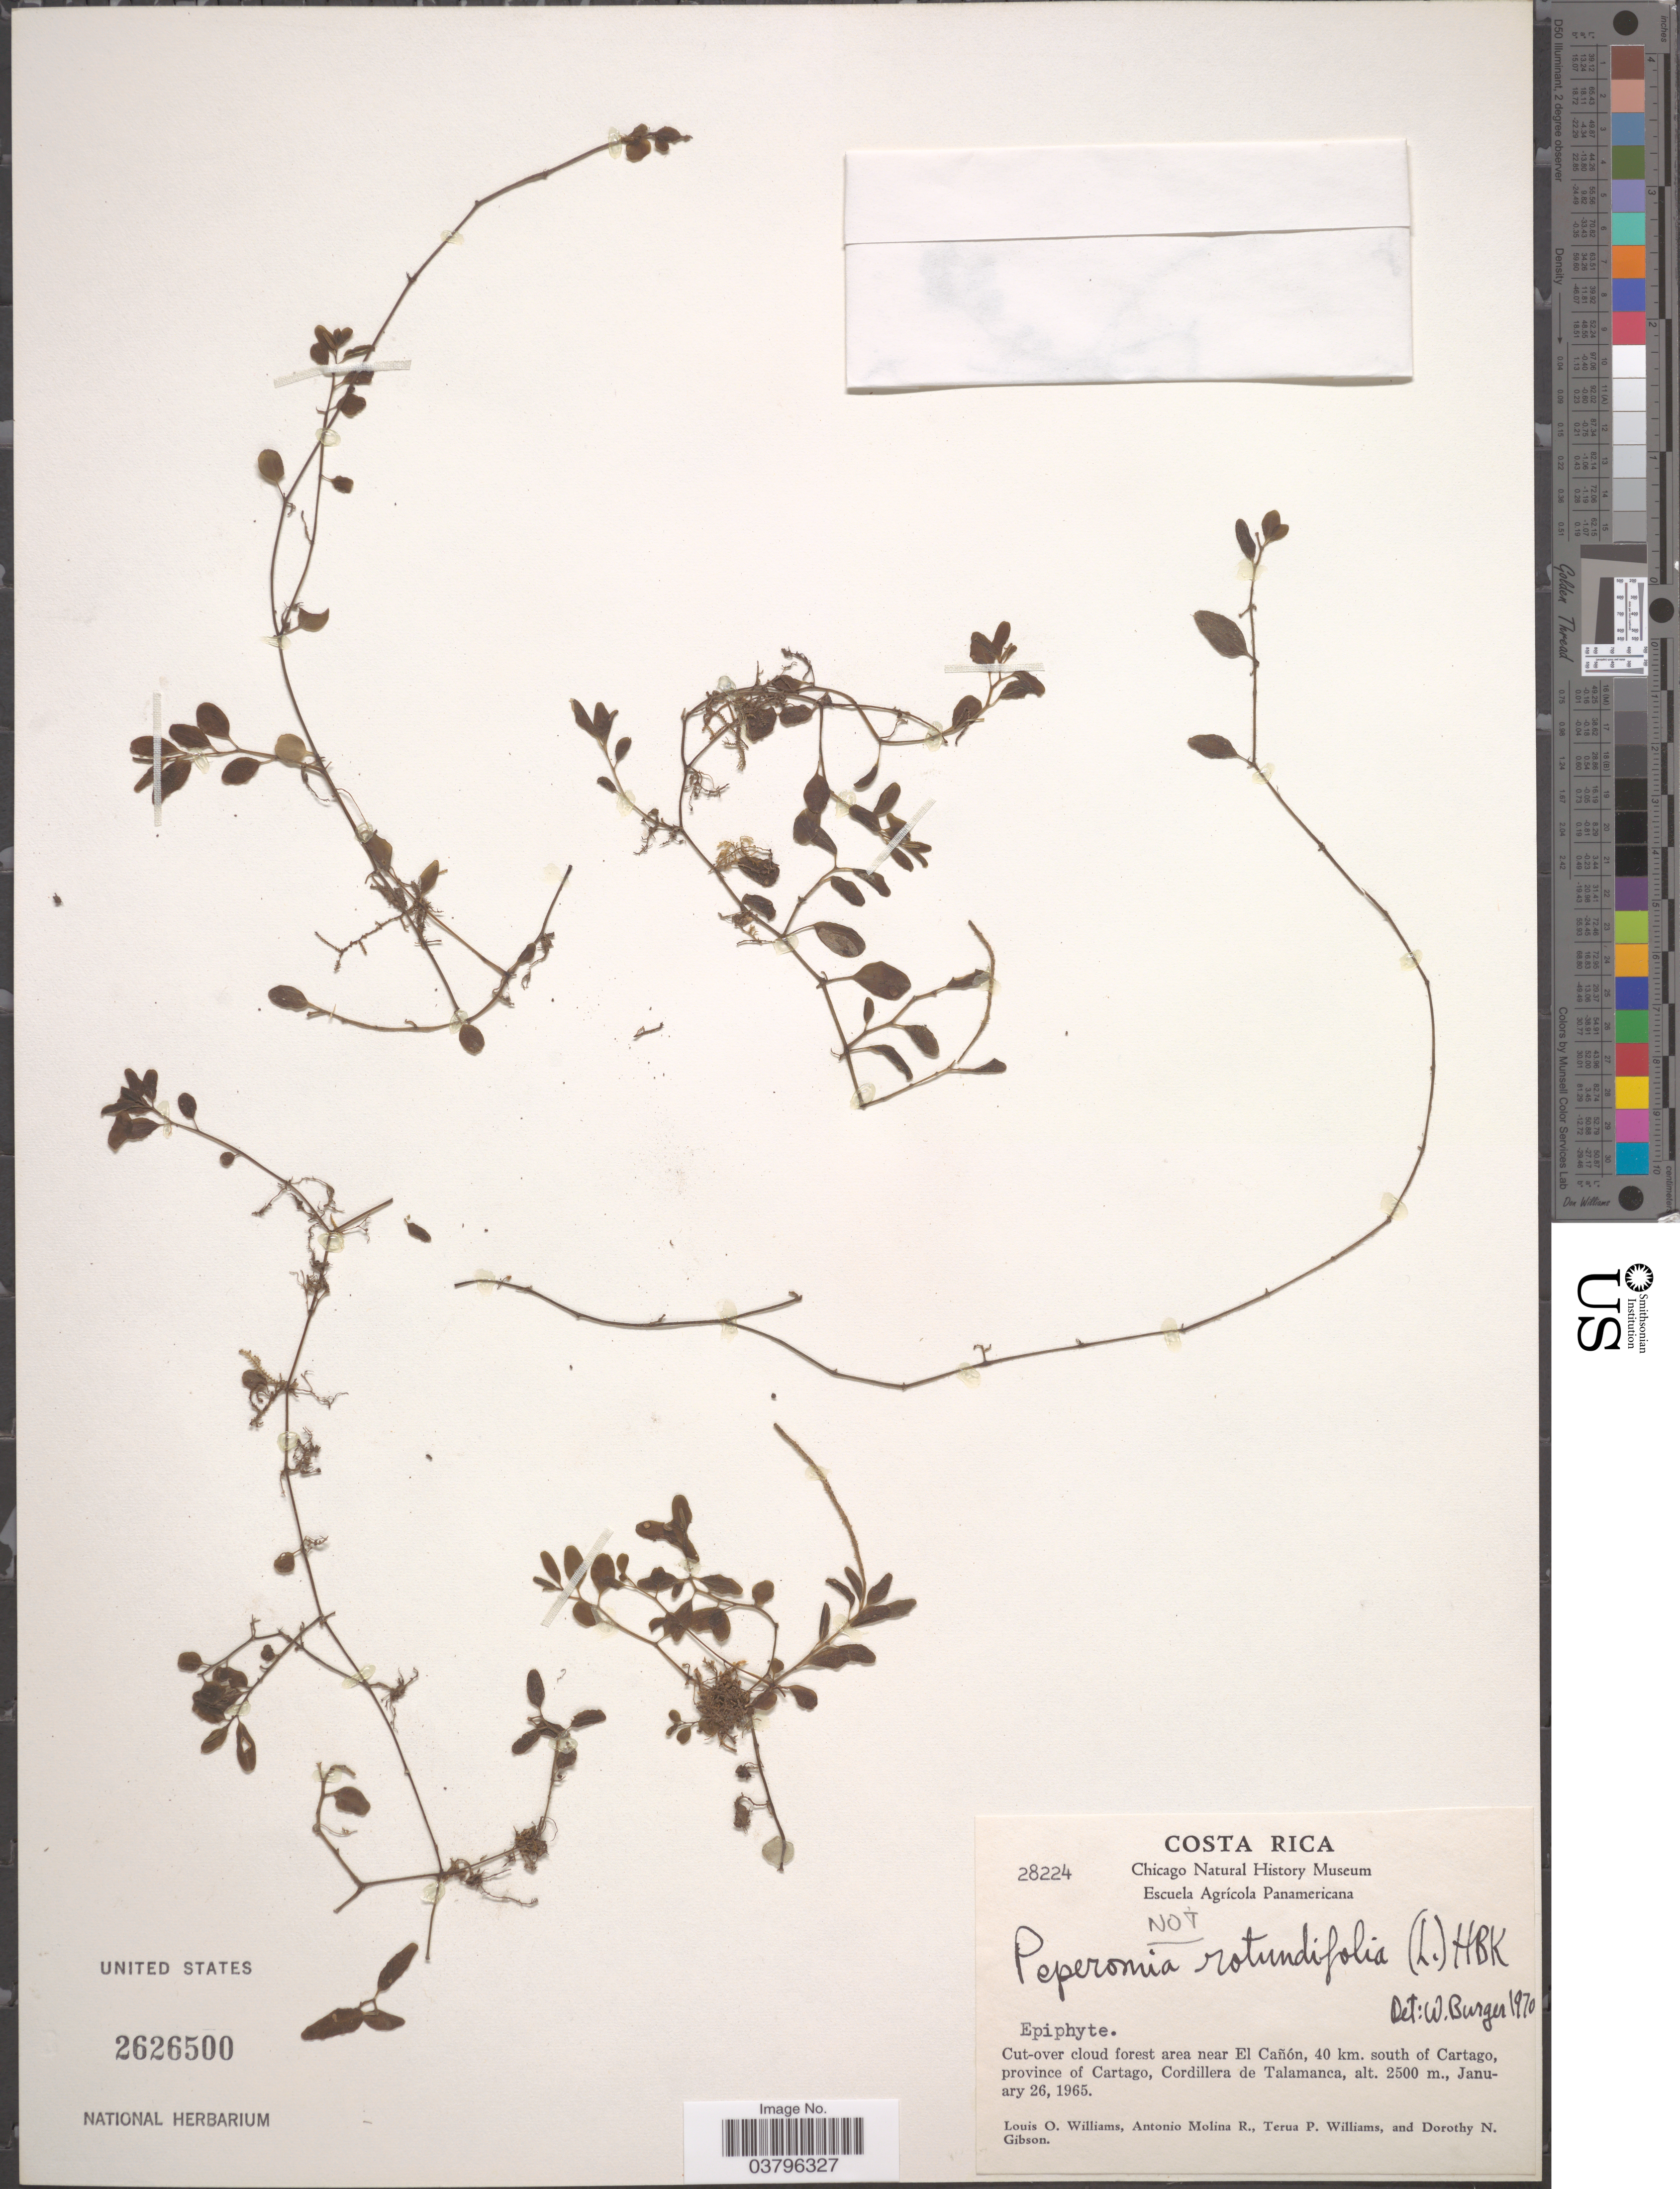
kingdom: Plantae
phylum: Tracheophyta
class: Magnoliopsida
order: Piperales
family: Piperaceae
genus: Peperomia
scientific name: Peperomia tonduzii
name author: C. DC.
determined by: Jiménez, José Estaban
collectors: L. O. Williams, A. Molina R., T. Williams & D. N. Gibson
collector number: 28224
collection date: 1965-01-26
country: Costa Rica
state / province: Cartago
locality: Area near El Cañón, 40 km. south of Cartago, Cordillera de Talamanca.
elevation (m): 2500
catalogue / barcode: US 2626500